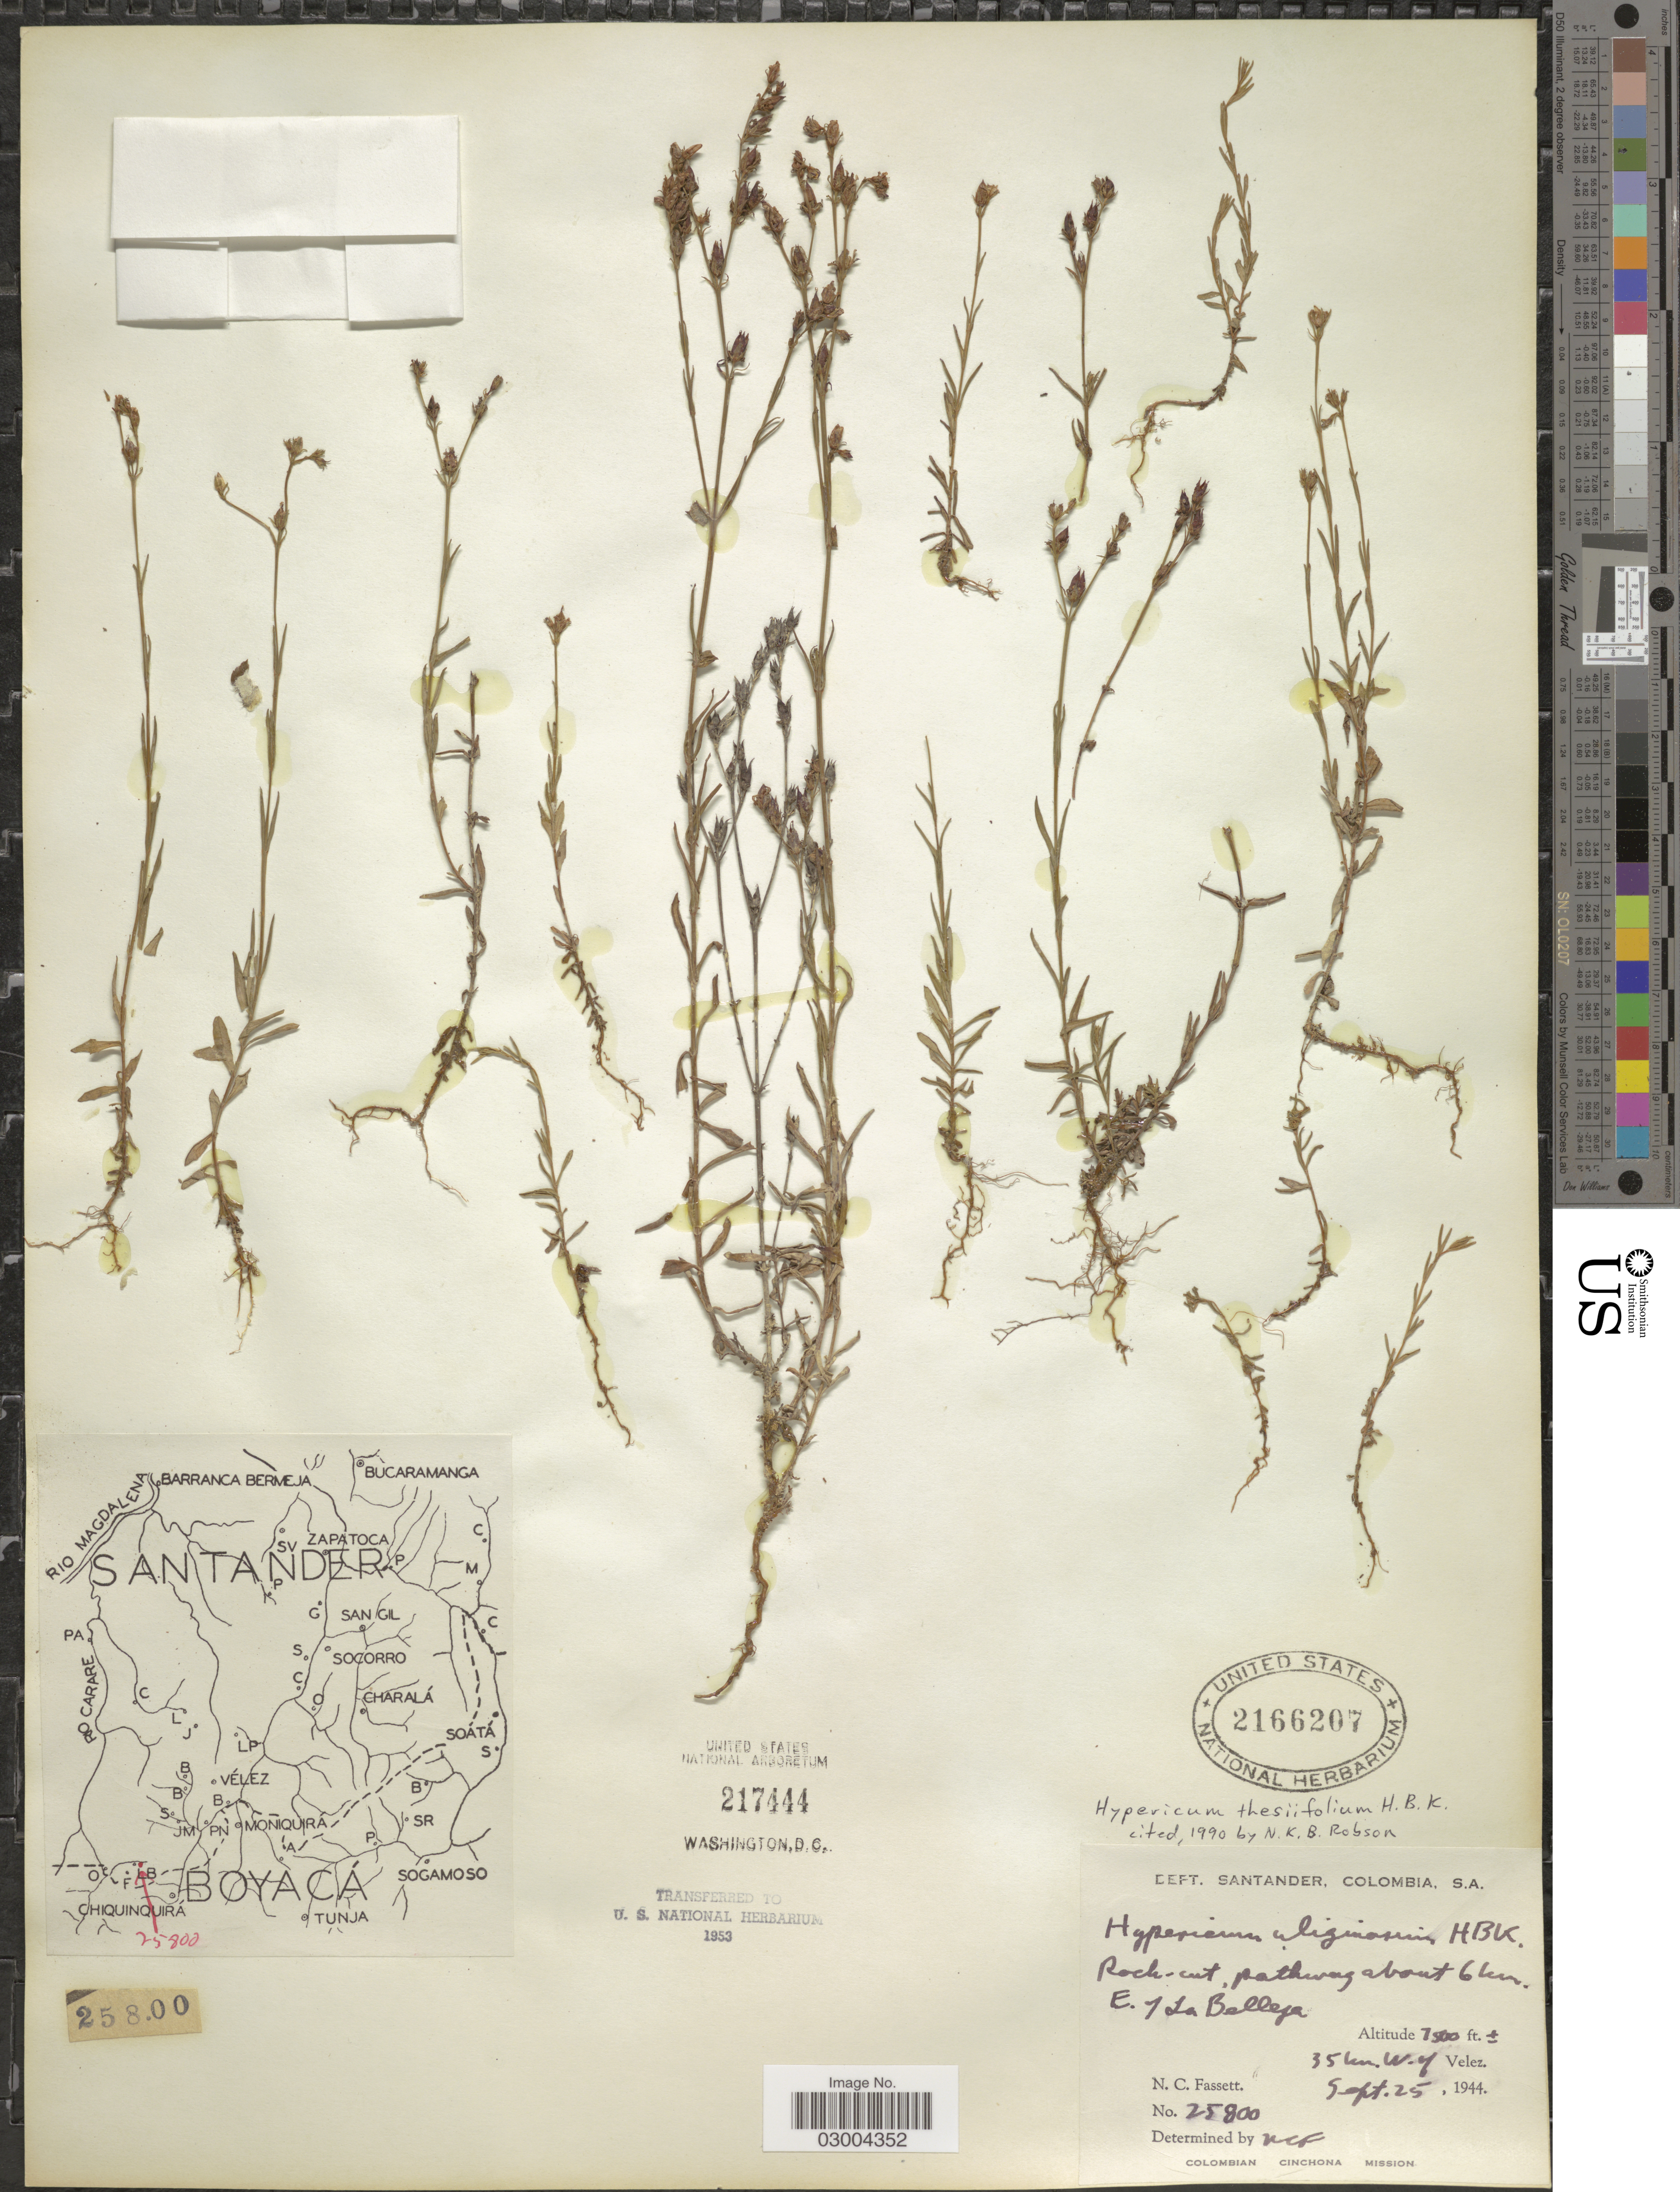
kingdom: Plantae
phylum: Tracheophyta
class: Magnoliopsida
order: Malpighiales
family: Hypericaceae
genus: Hypericum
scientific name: Hypericum thesiifolium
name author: Kunth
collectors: N. C. Fassett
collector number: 25800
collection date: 1944-09-25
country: Colombia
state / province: Santander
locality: Dept. Santander. Rock-cut, pathway about 6 km. E. of La Belleza. 35 km. W. of Velez.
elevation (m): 2286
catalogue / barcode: US 2166207